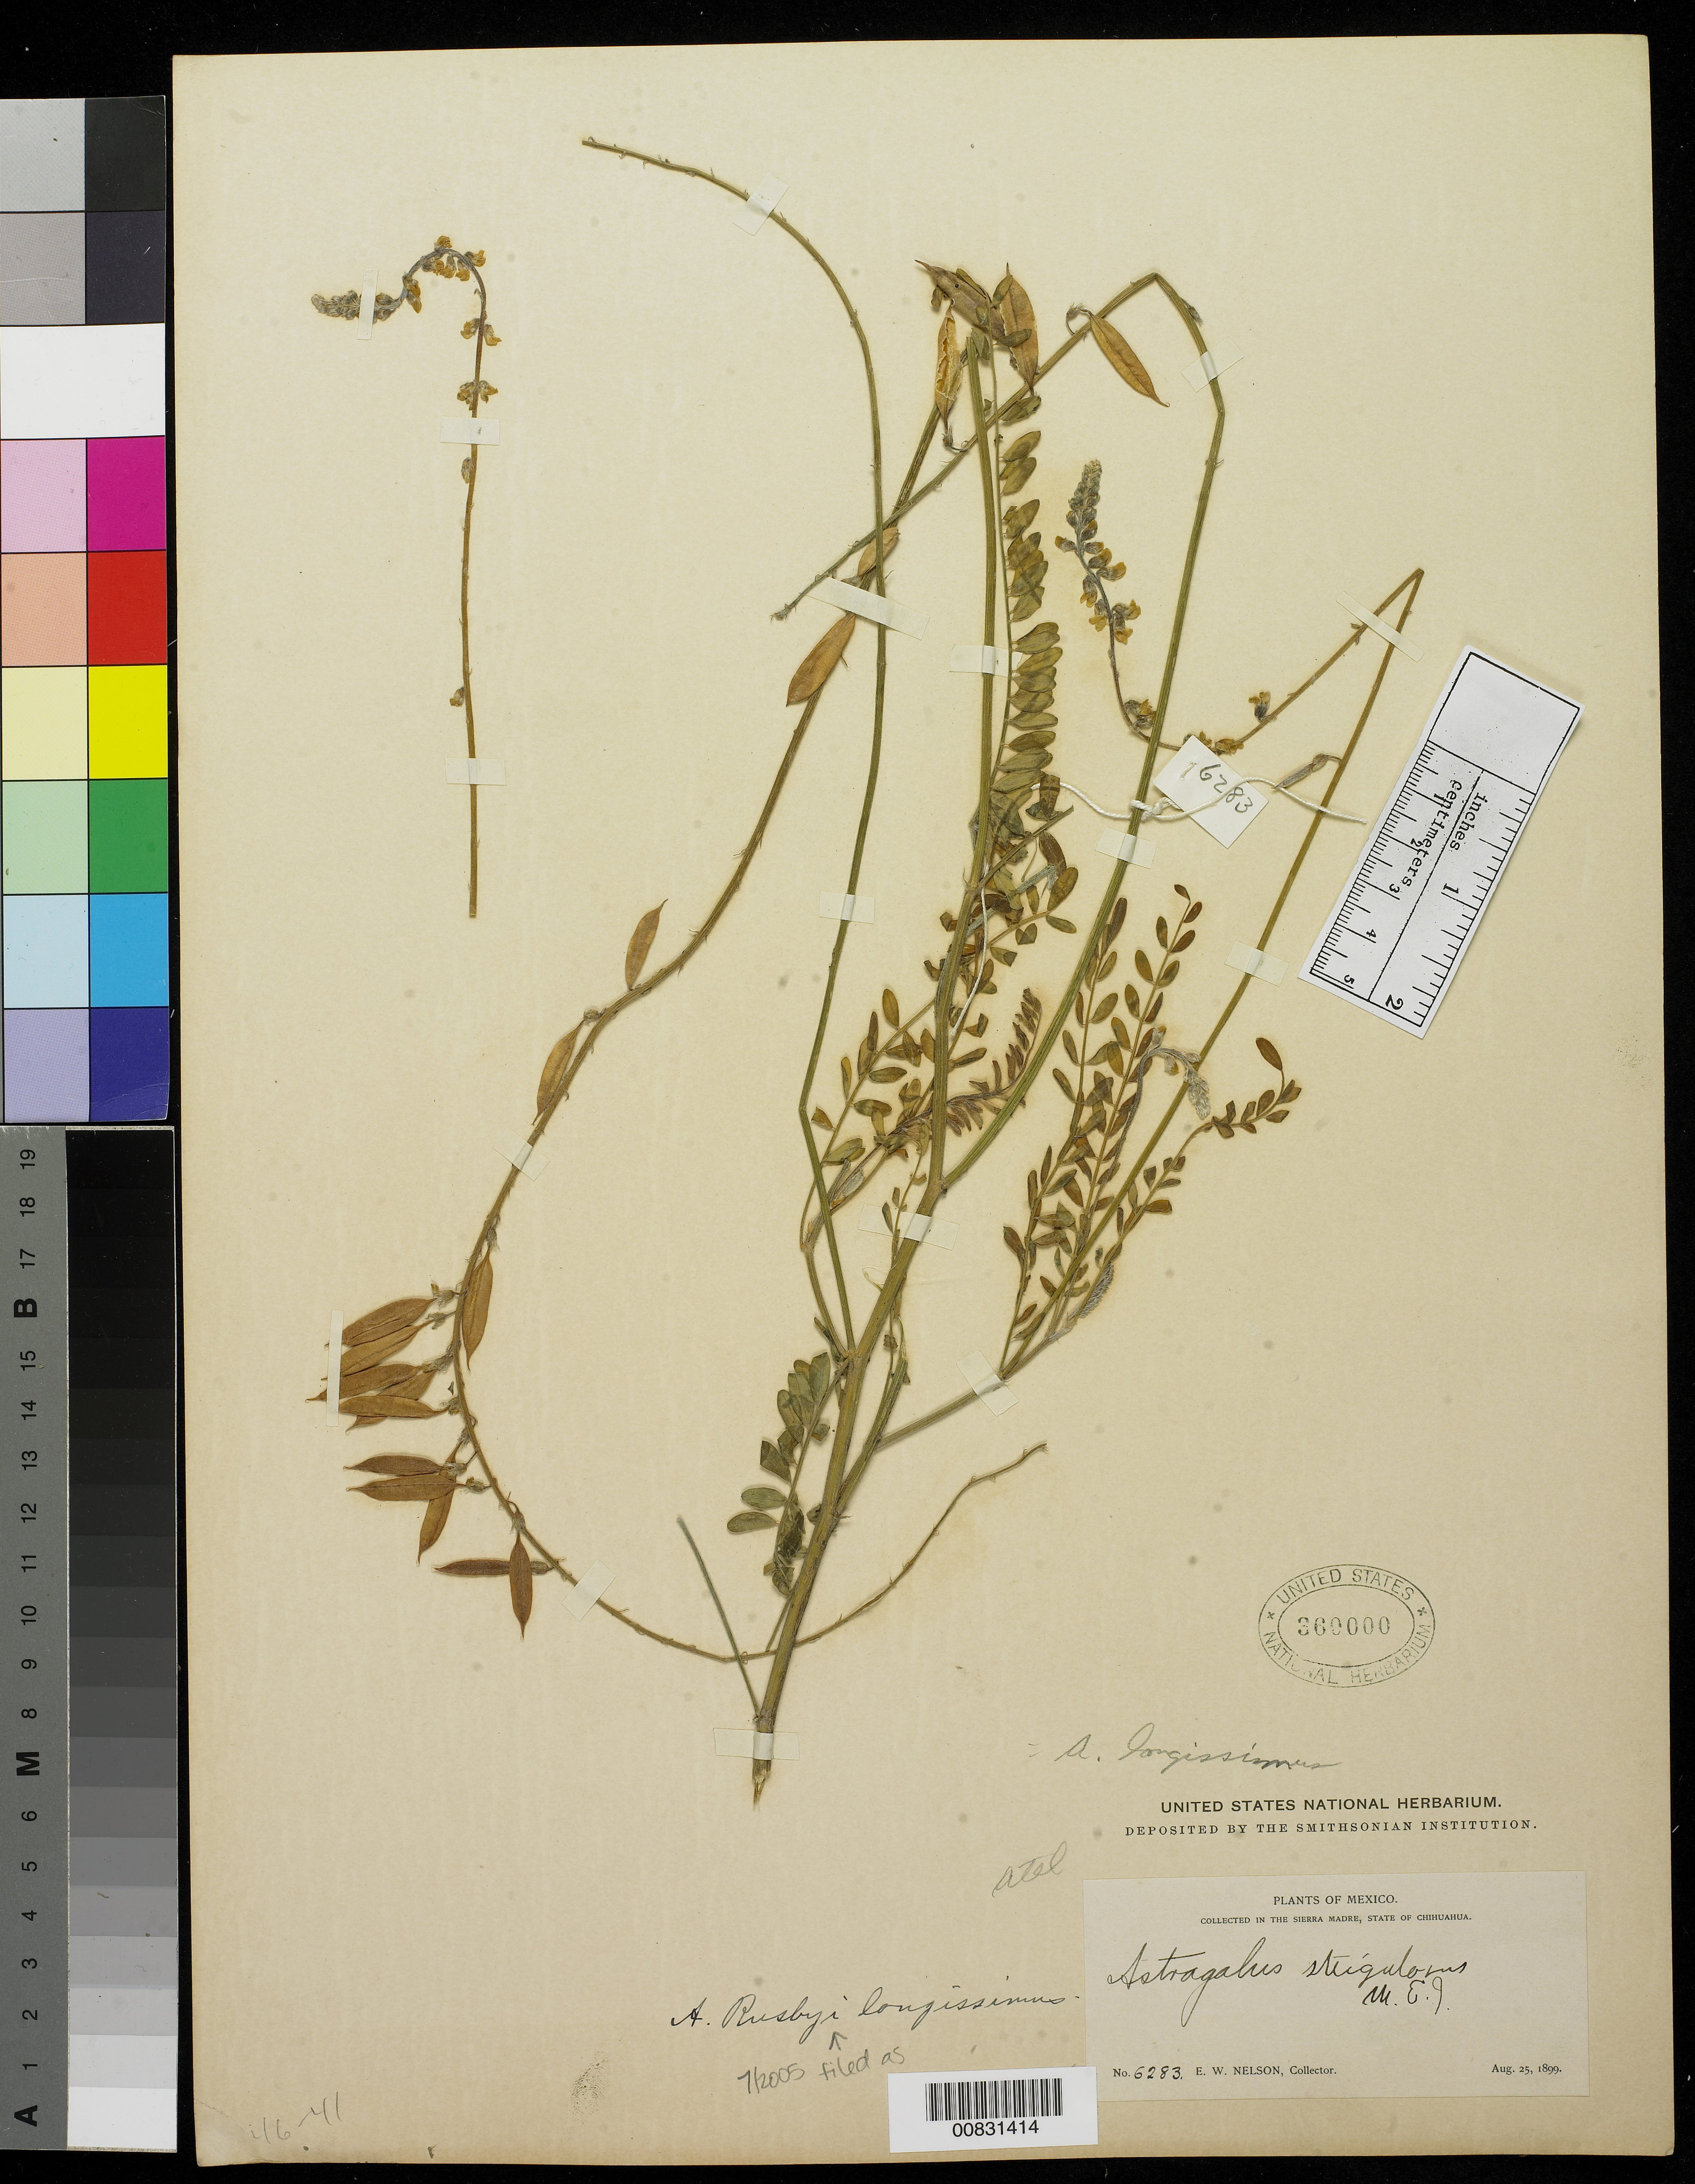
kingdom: Plantae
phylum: Tracheophyta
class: Magnoliopsida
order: Fabales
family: Fabaceae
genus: Astragalus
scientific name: Astragalus longissimus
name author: (M.E. Jones) Barneby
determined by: Estrada, E.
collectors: E. W. Nelson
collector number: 6283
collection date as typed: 25 Aug 1899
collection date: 1899-08-25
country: Mexico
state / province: Chihuahua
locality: Sierra Madre, Chihuahua.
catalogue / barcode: US 360000